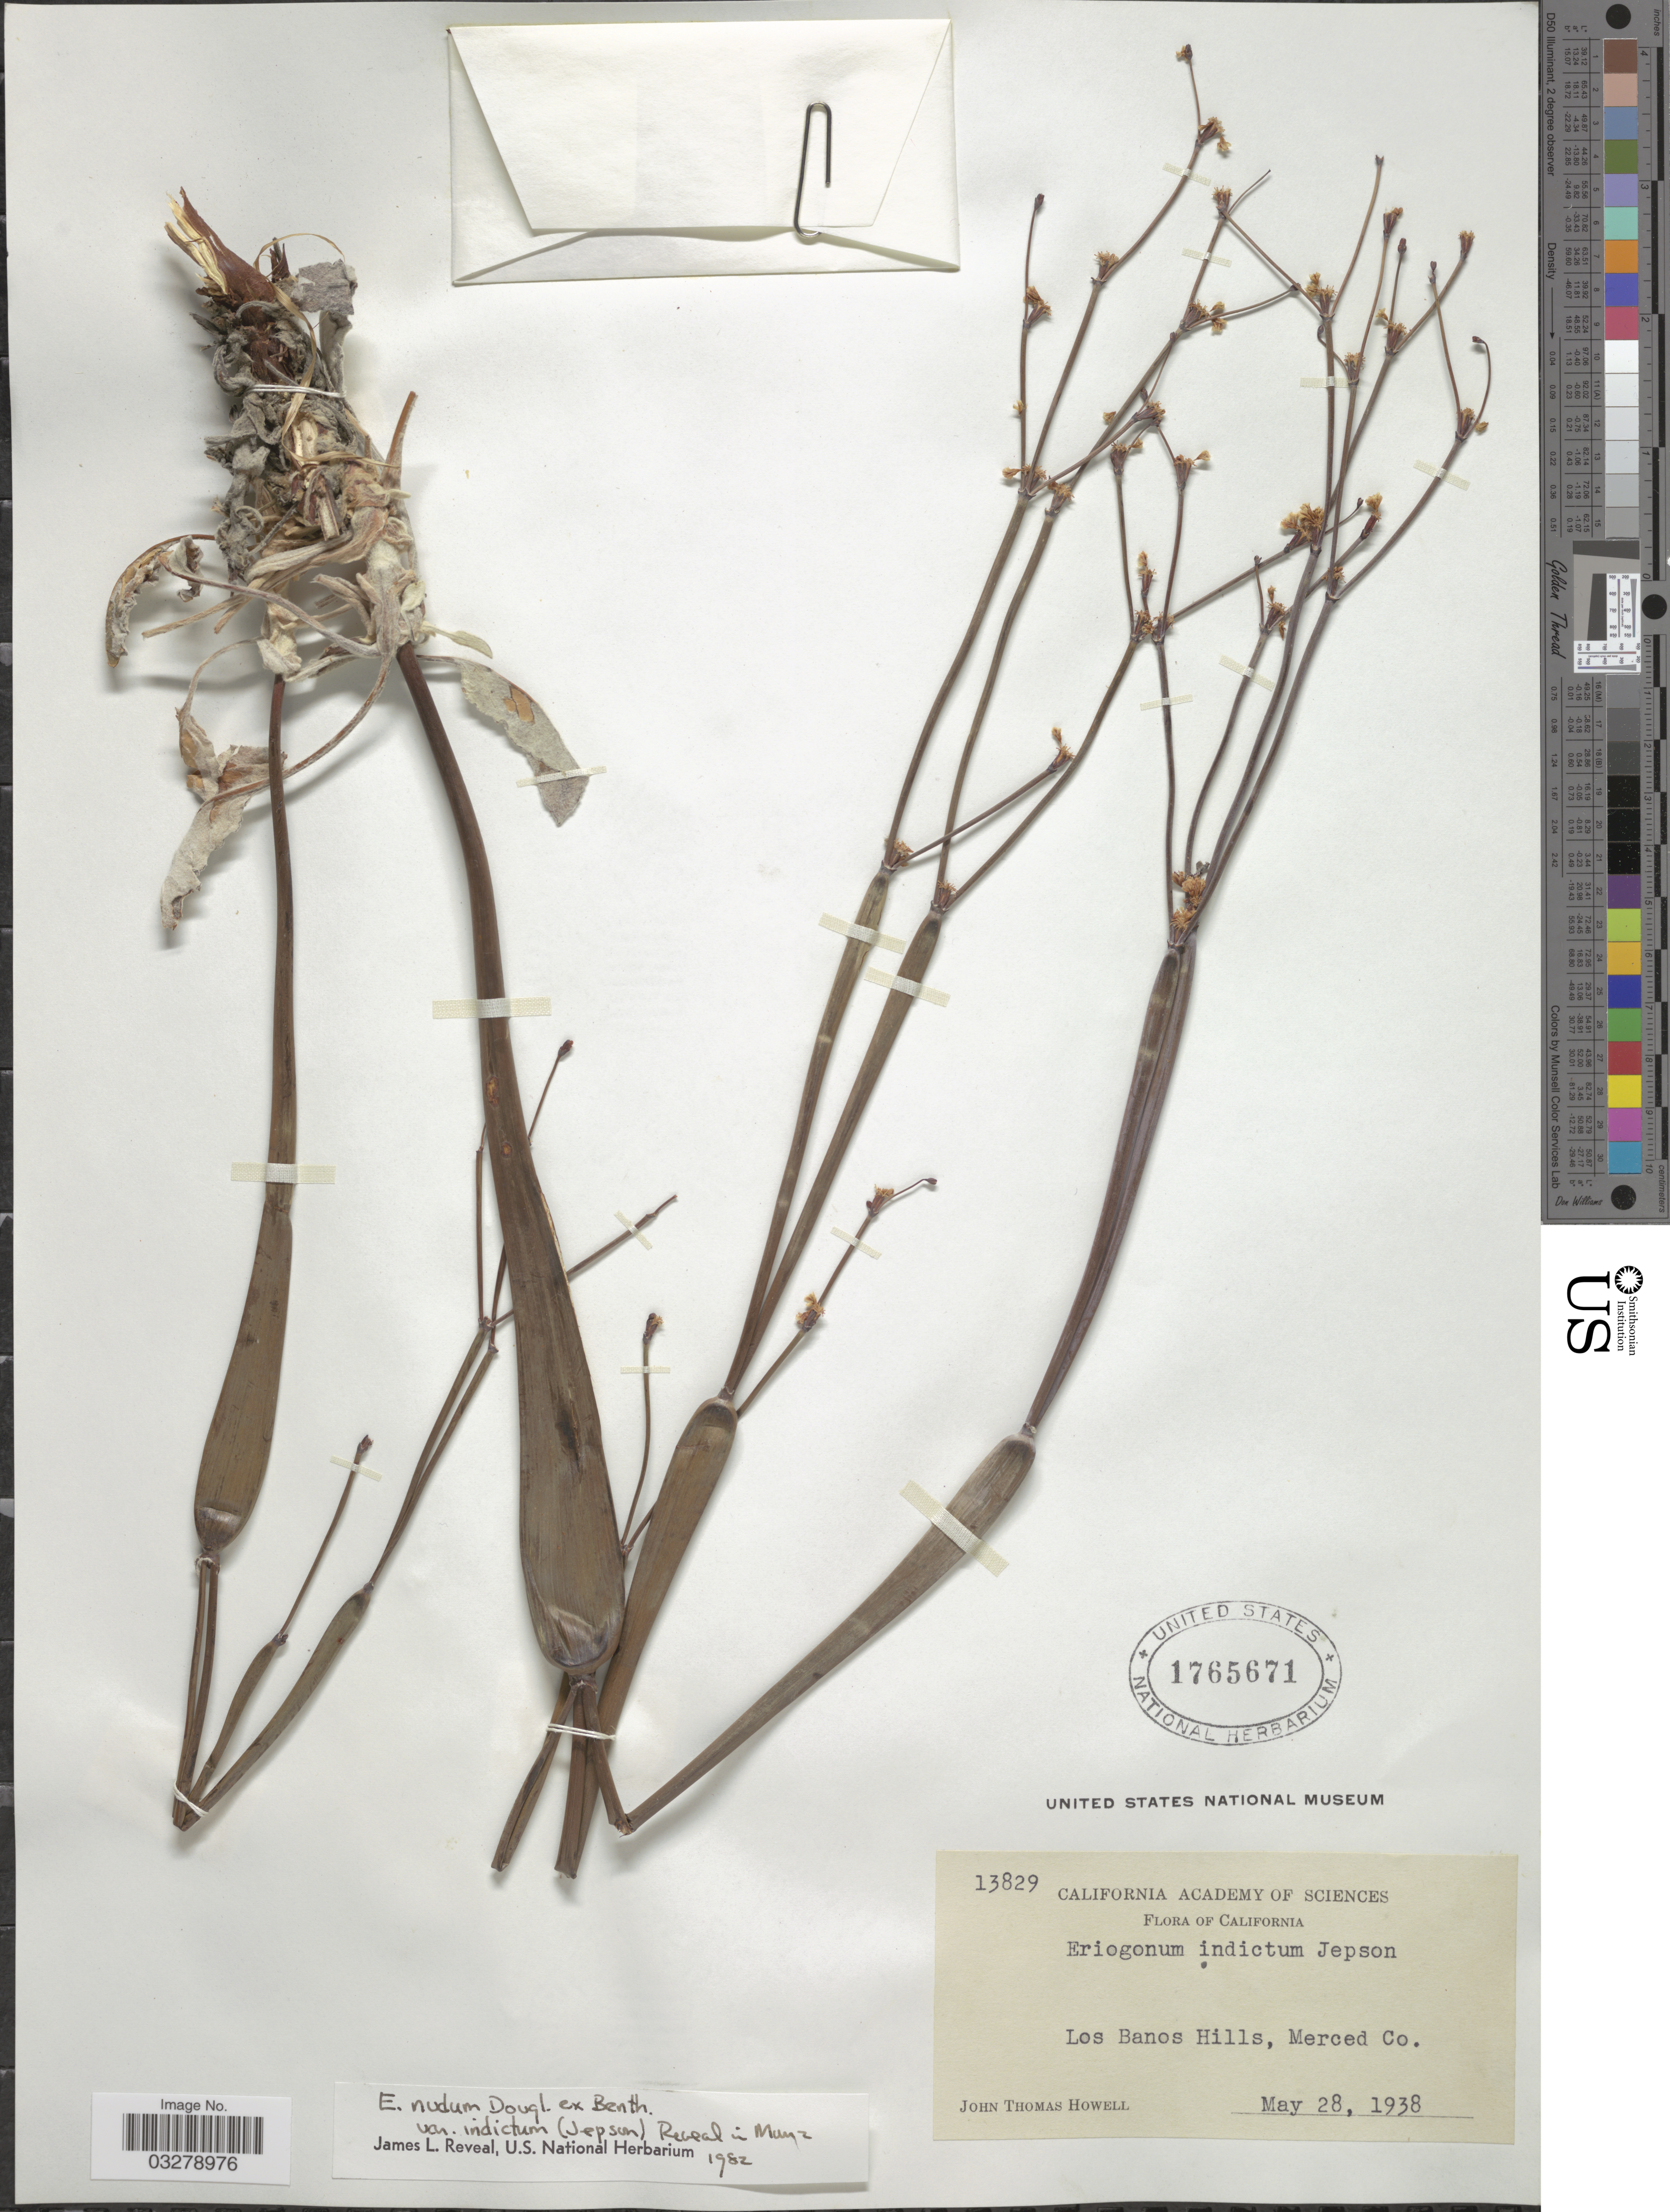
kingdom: Plantae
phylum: Tracheophyta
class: Magnoliopsida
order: Caryophyllales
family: Polygonaceae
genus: Eriogonum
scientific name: Eriogonum nudum var. indictum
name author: (Jeps.) Reveal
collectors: J. T. Howell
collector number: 13829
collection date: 1938-05-28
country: United States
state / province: California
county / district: Merced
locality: Los Banos Hills, Merced Co.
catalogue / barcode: US 1765671